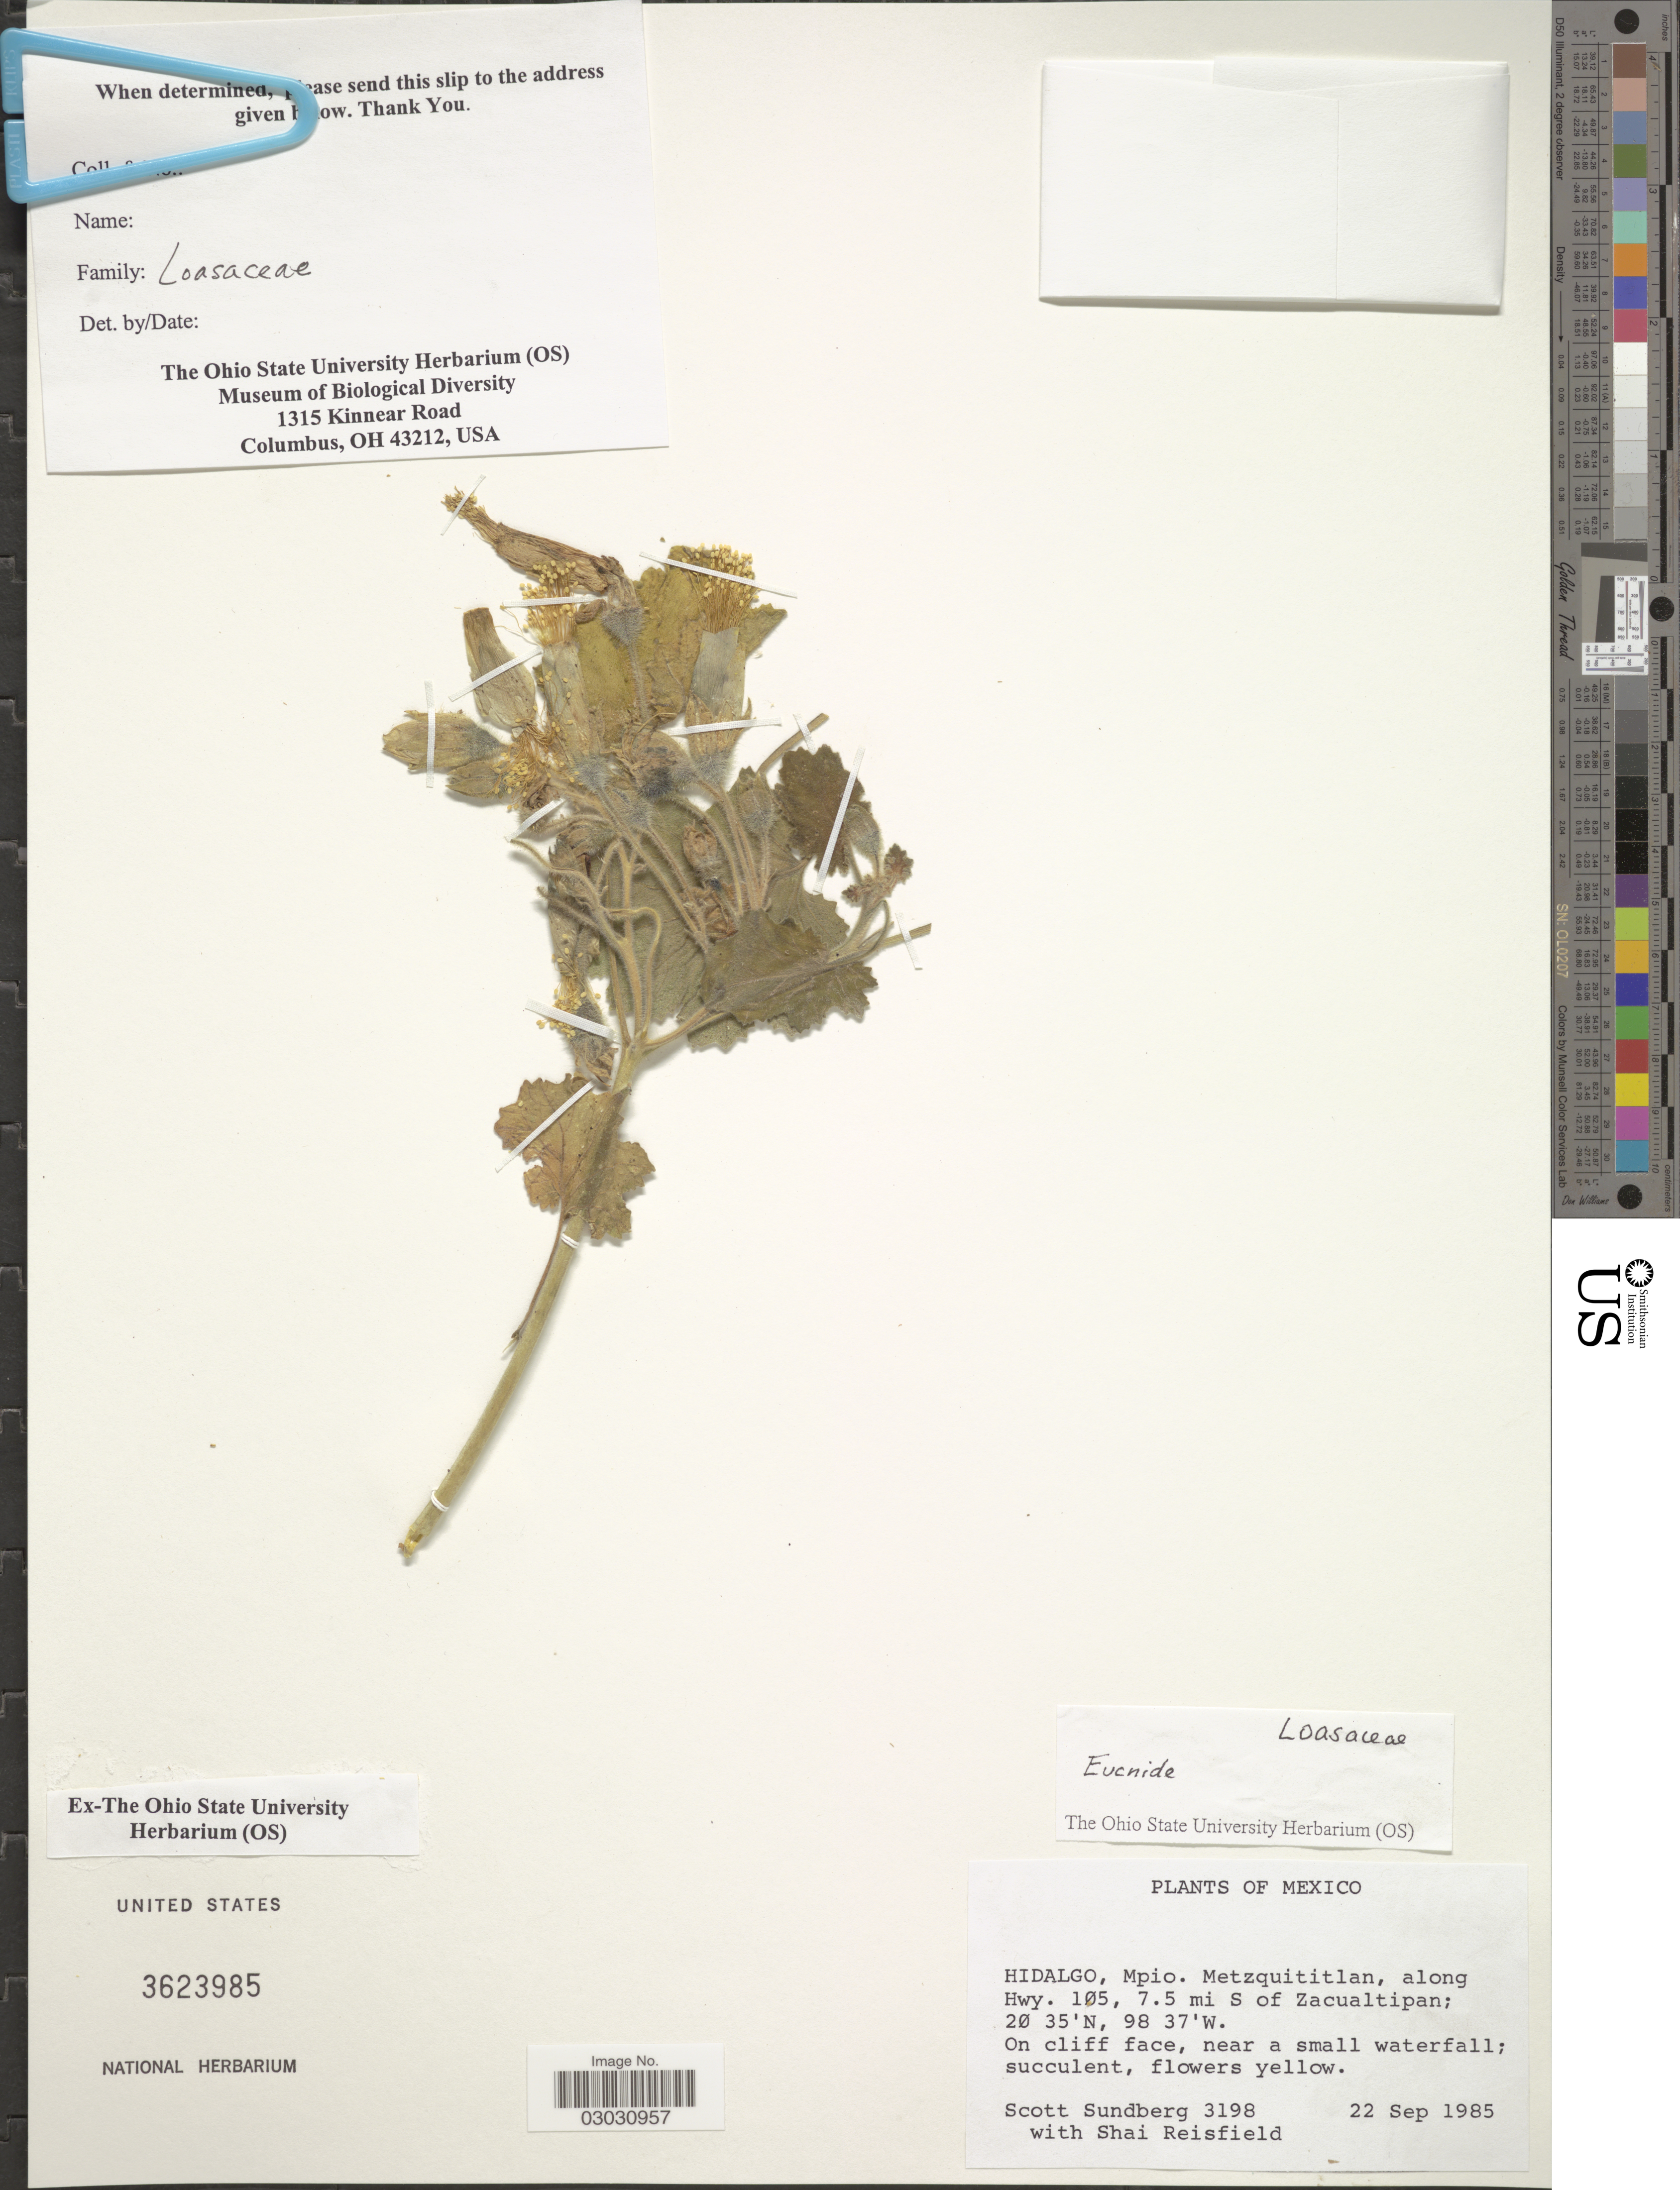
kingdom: Plantae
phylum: Tracheophyta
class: Magnoliopsida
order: Cornales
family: Loasaceae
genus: Eucnide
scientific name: Eucnide sp.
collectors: S. Sundberg & S. Reisfield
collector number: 3198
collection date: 1985-09-22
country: Mexico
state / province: Hidalgo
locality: Mpio. Metzquititlan, along Hwy. 1Ø5, 7.5 mi S of Zacualtipan.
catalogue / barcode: US 3623985